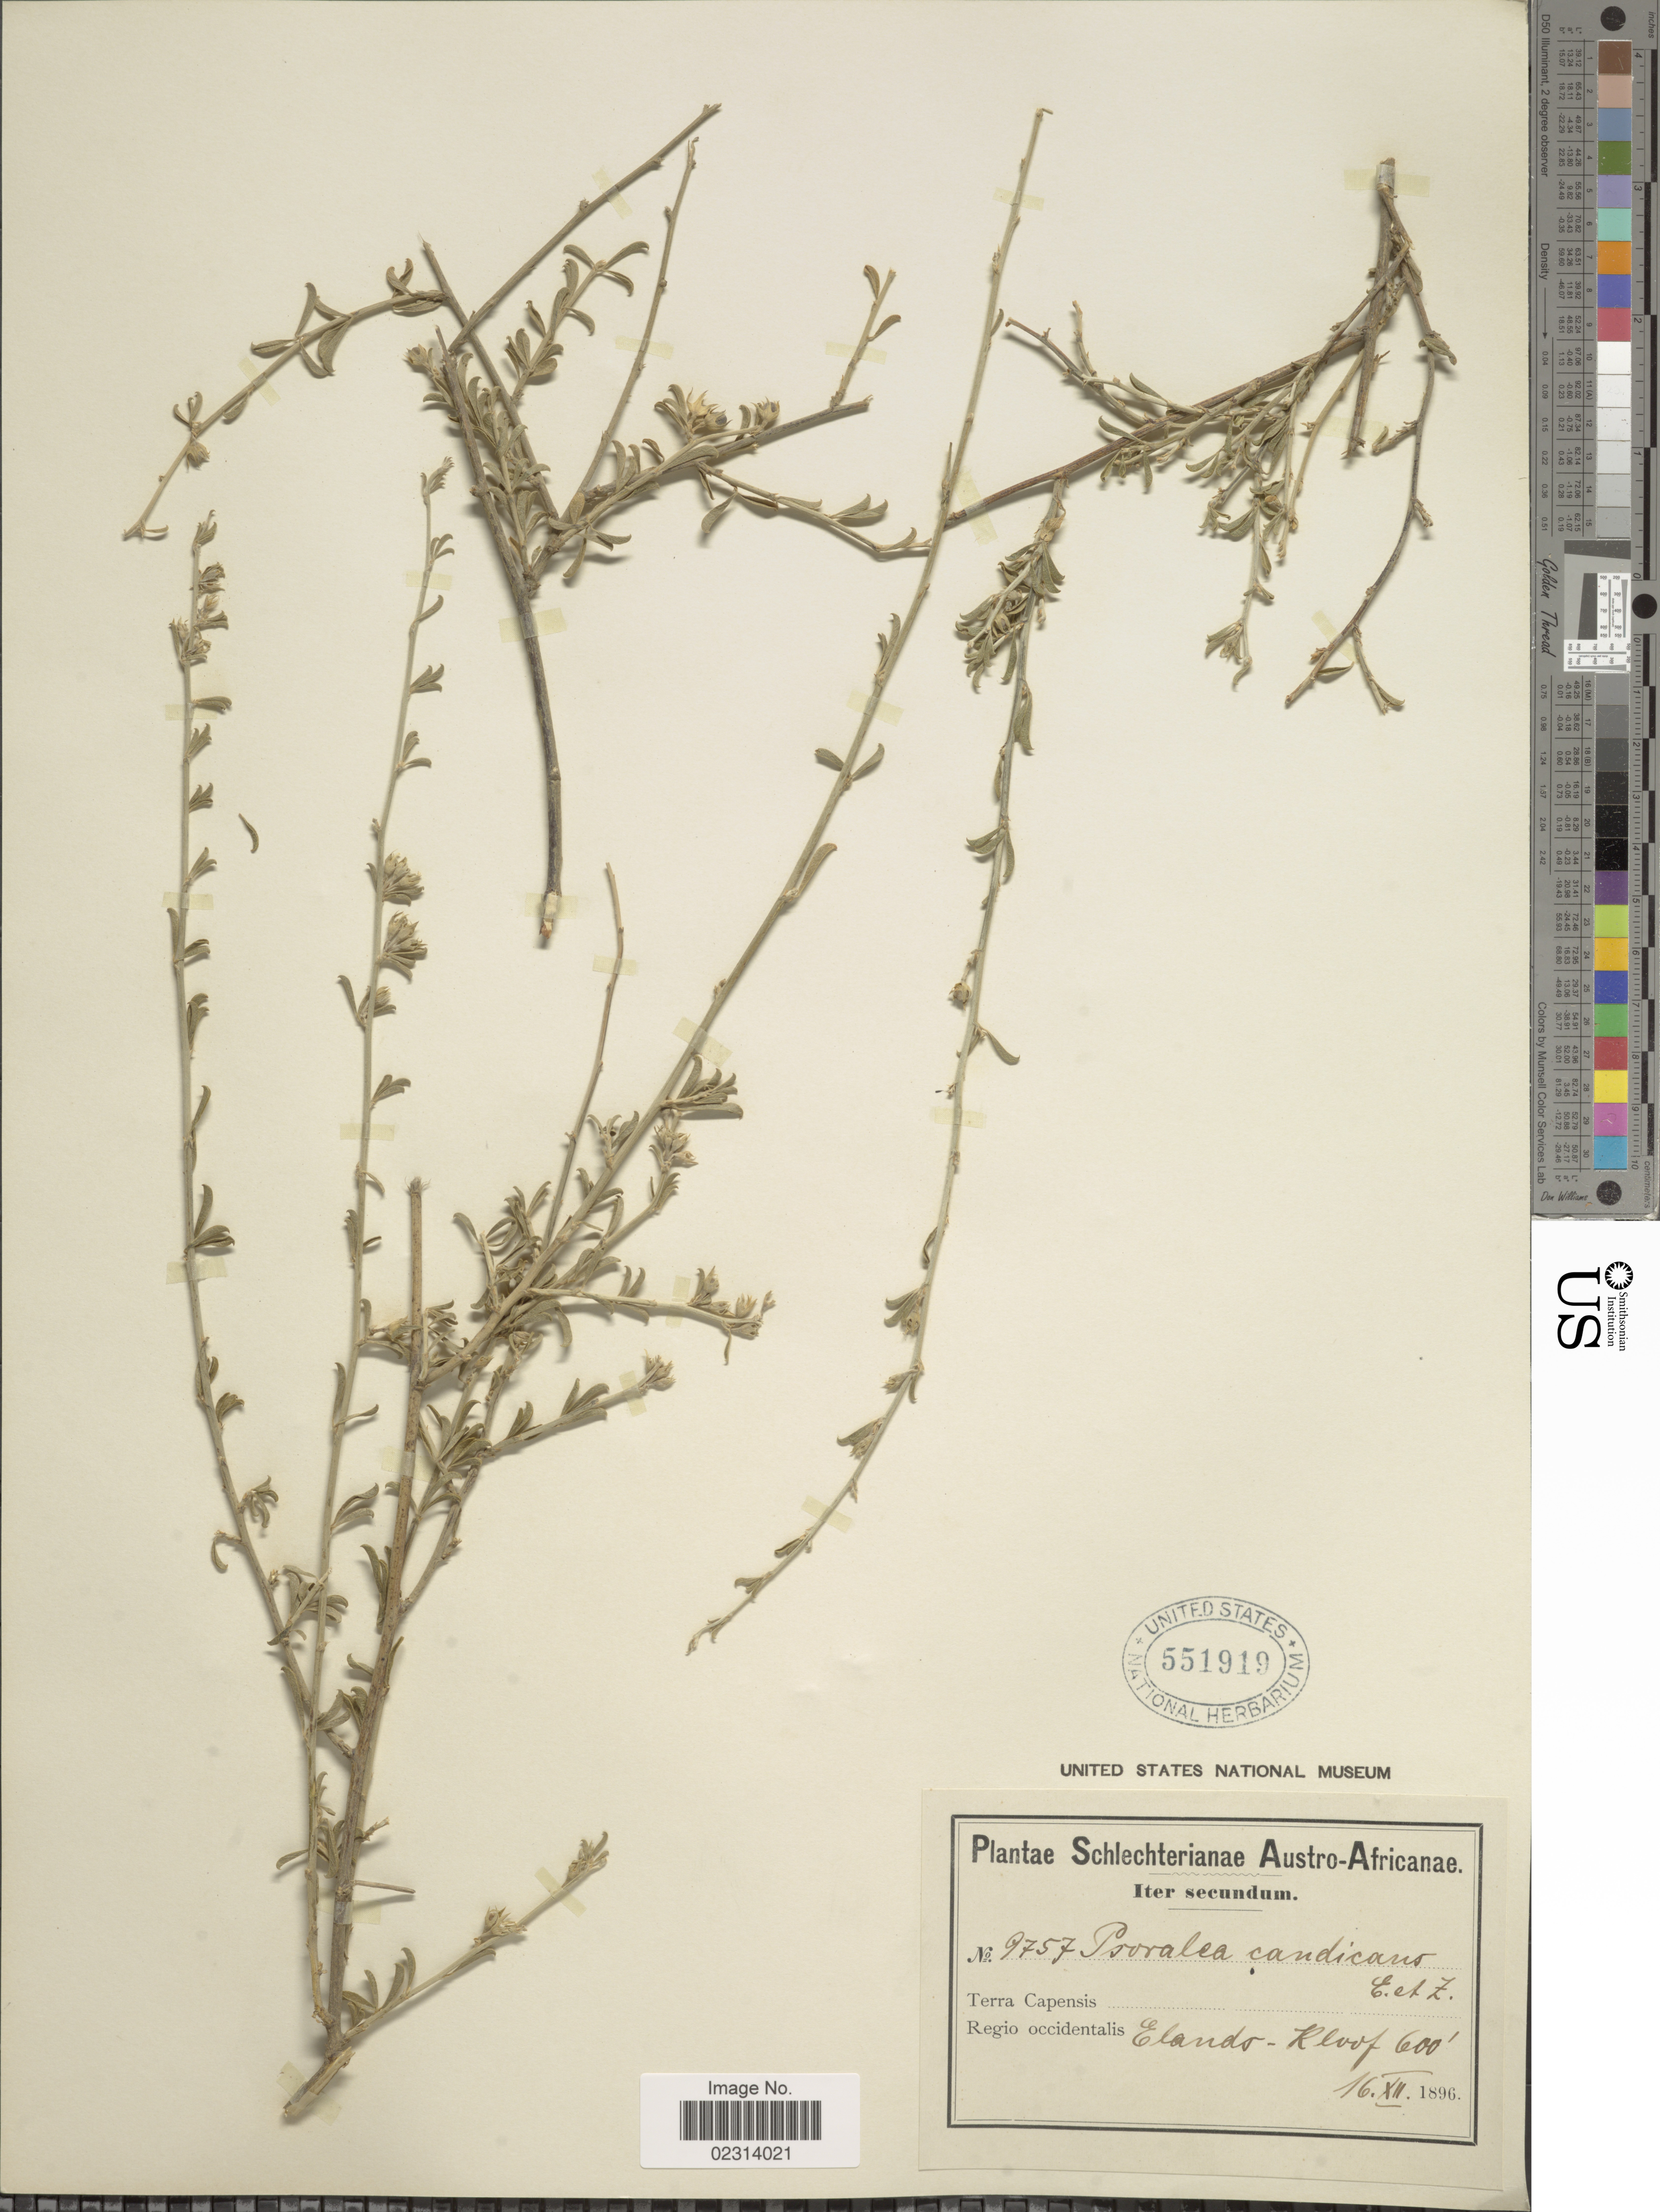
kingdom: Plantae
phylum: Tracheophyta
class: Magnoliopsida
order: Fabales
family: Fabaceae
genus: Otholobium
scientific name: Otholobium candicans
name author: (Eckl. & Zeyh.) C.H. Stirt.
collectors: Schlechter, --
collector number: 9757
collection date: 1896-12-16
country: South Africa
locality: Austro-Africanae, Regio occidentalis Elando-Kloof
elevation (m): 183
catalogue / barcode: US 551919